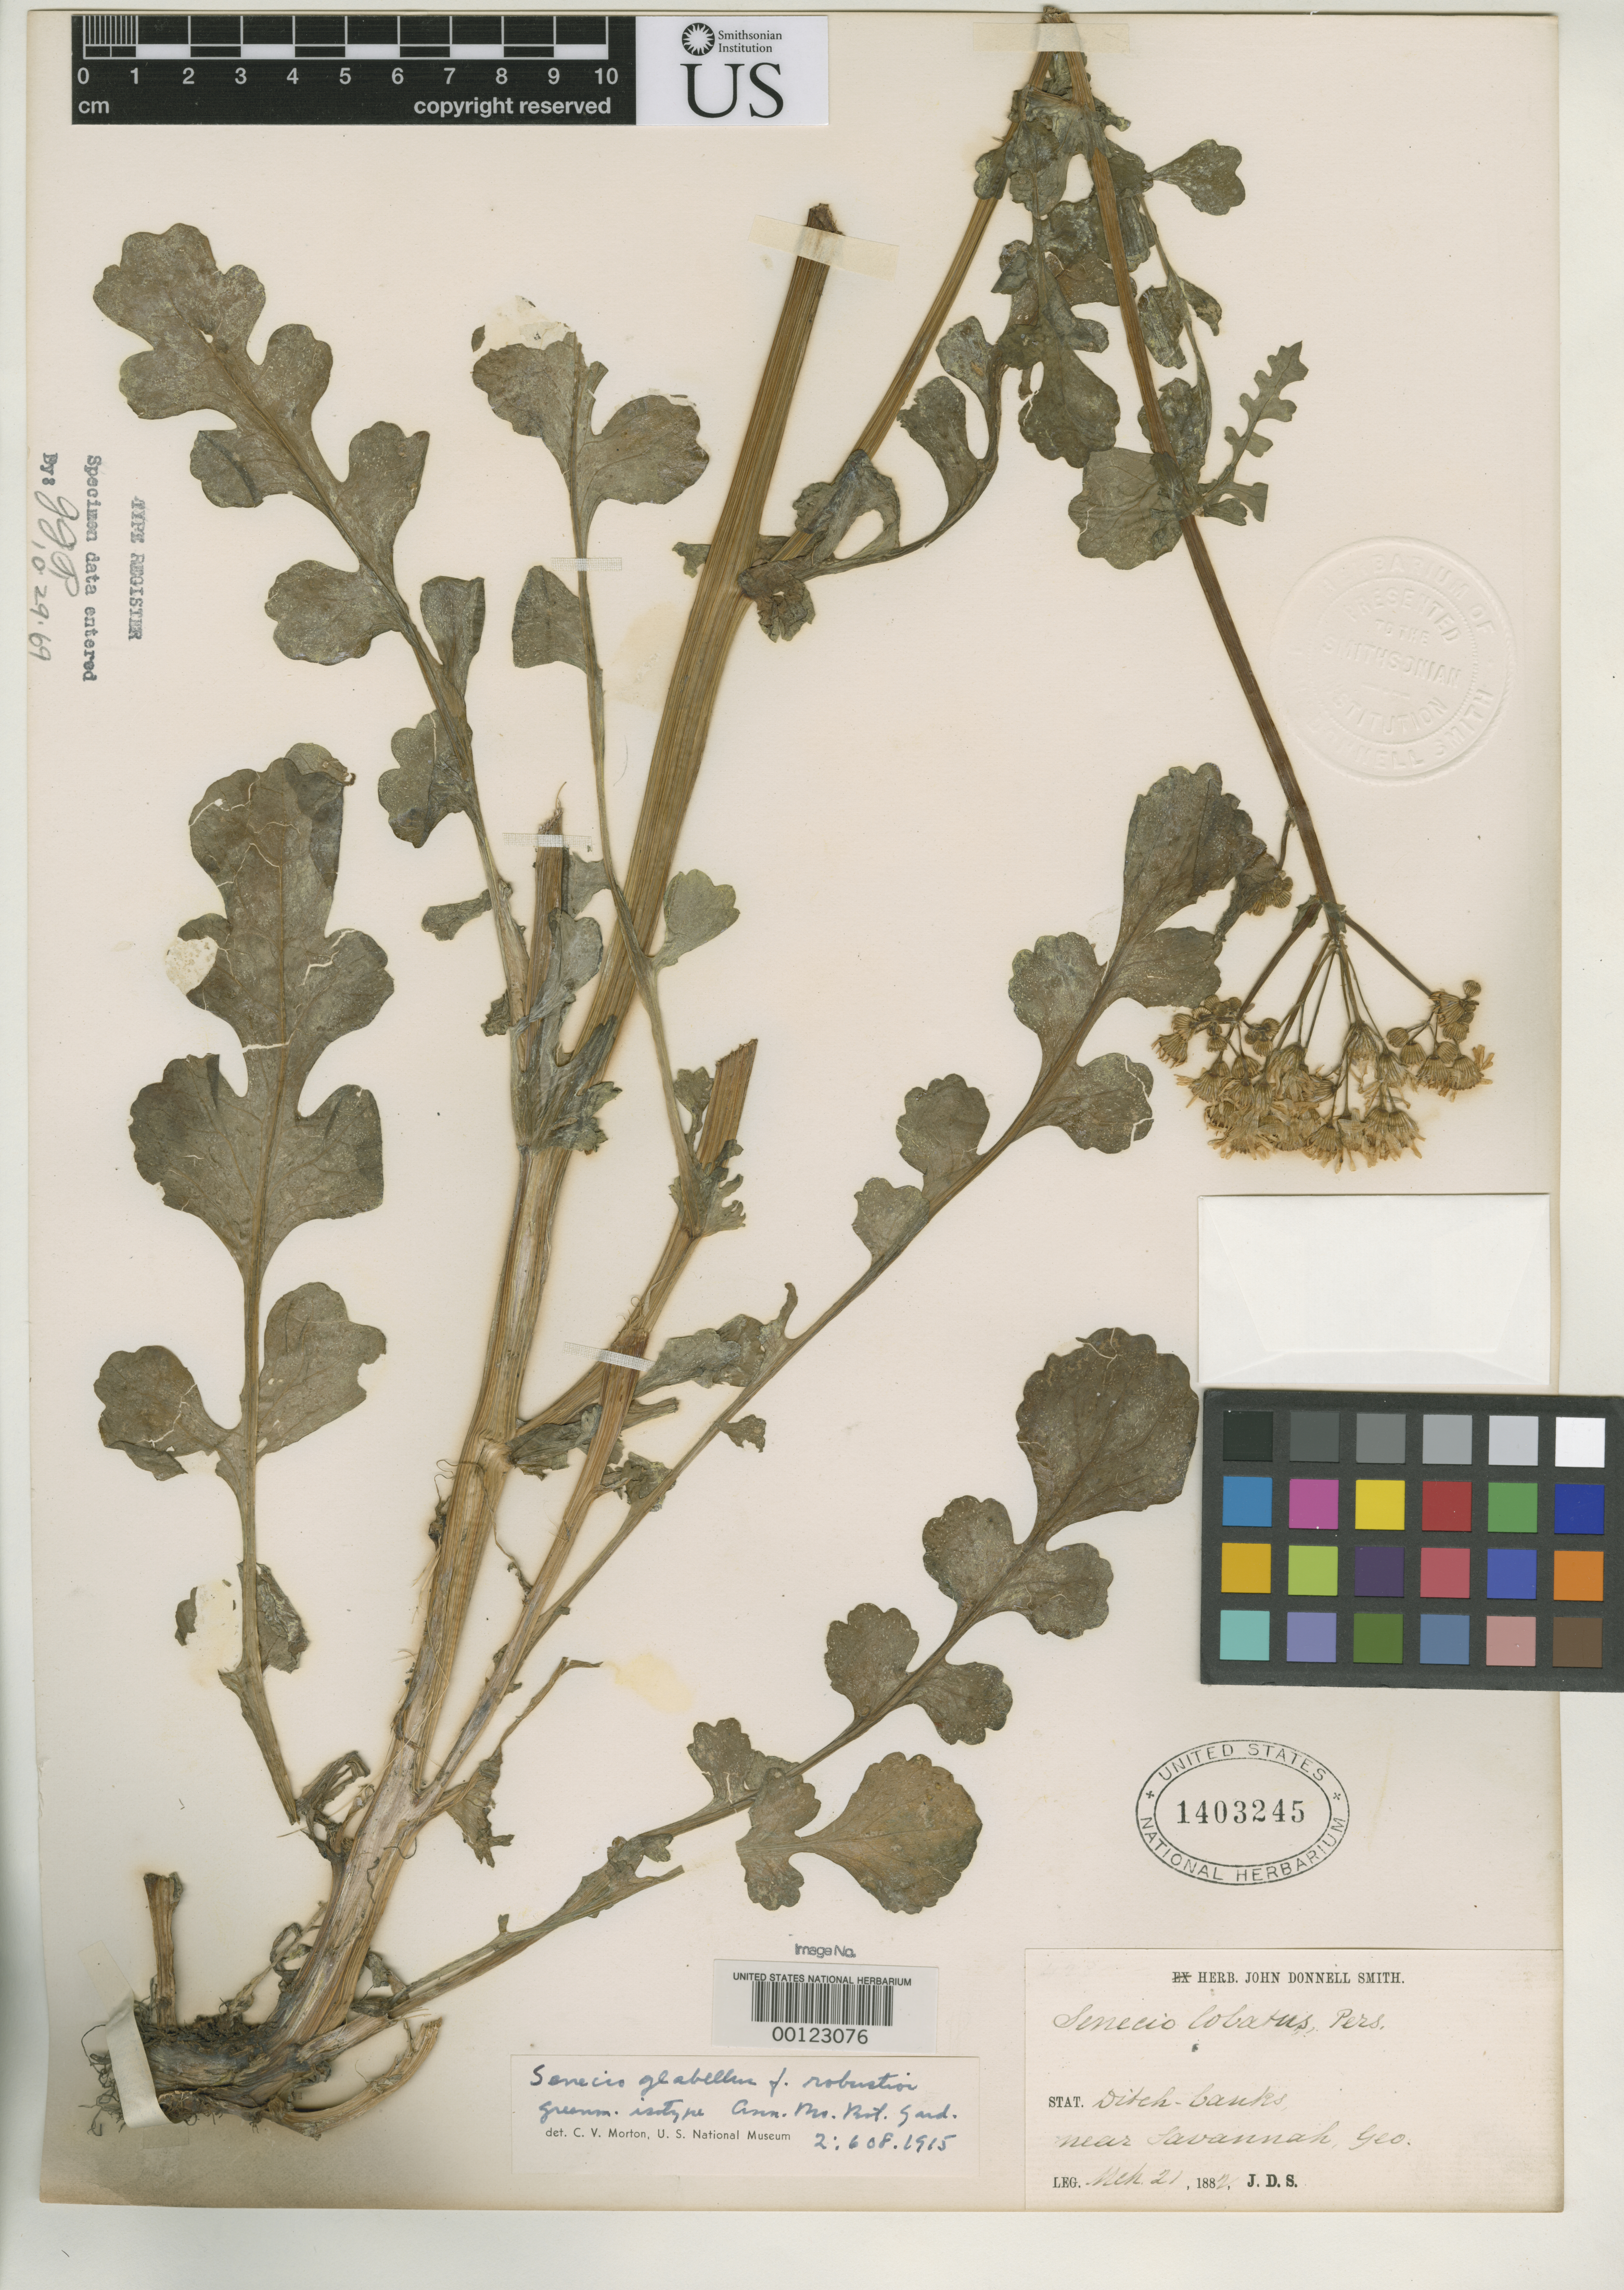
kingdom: Plantae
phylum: Tracheophyta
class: Magnoliopsida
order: Asterales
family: Asteraceae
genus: Senecio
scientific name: Senecio glabellus f. robustior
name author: Greenm.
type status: Isotype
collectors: J. Donnell Smith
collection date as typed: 21 Mar 1882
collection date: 1882-03-21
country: United States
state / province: Georgia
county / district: Chatham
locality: Savannah.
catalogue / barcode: US 1403245